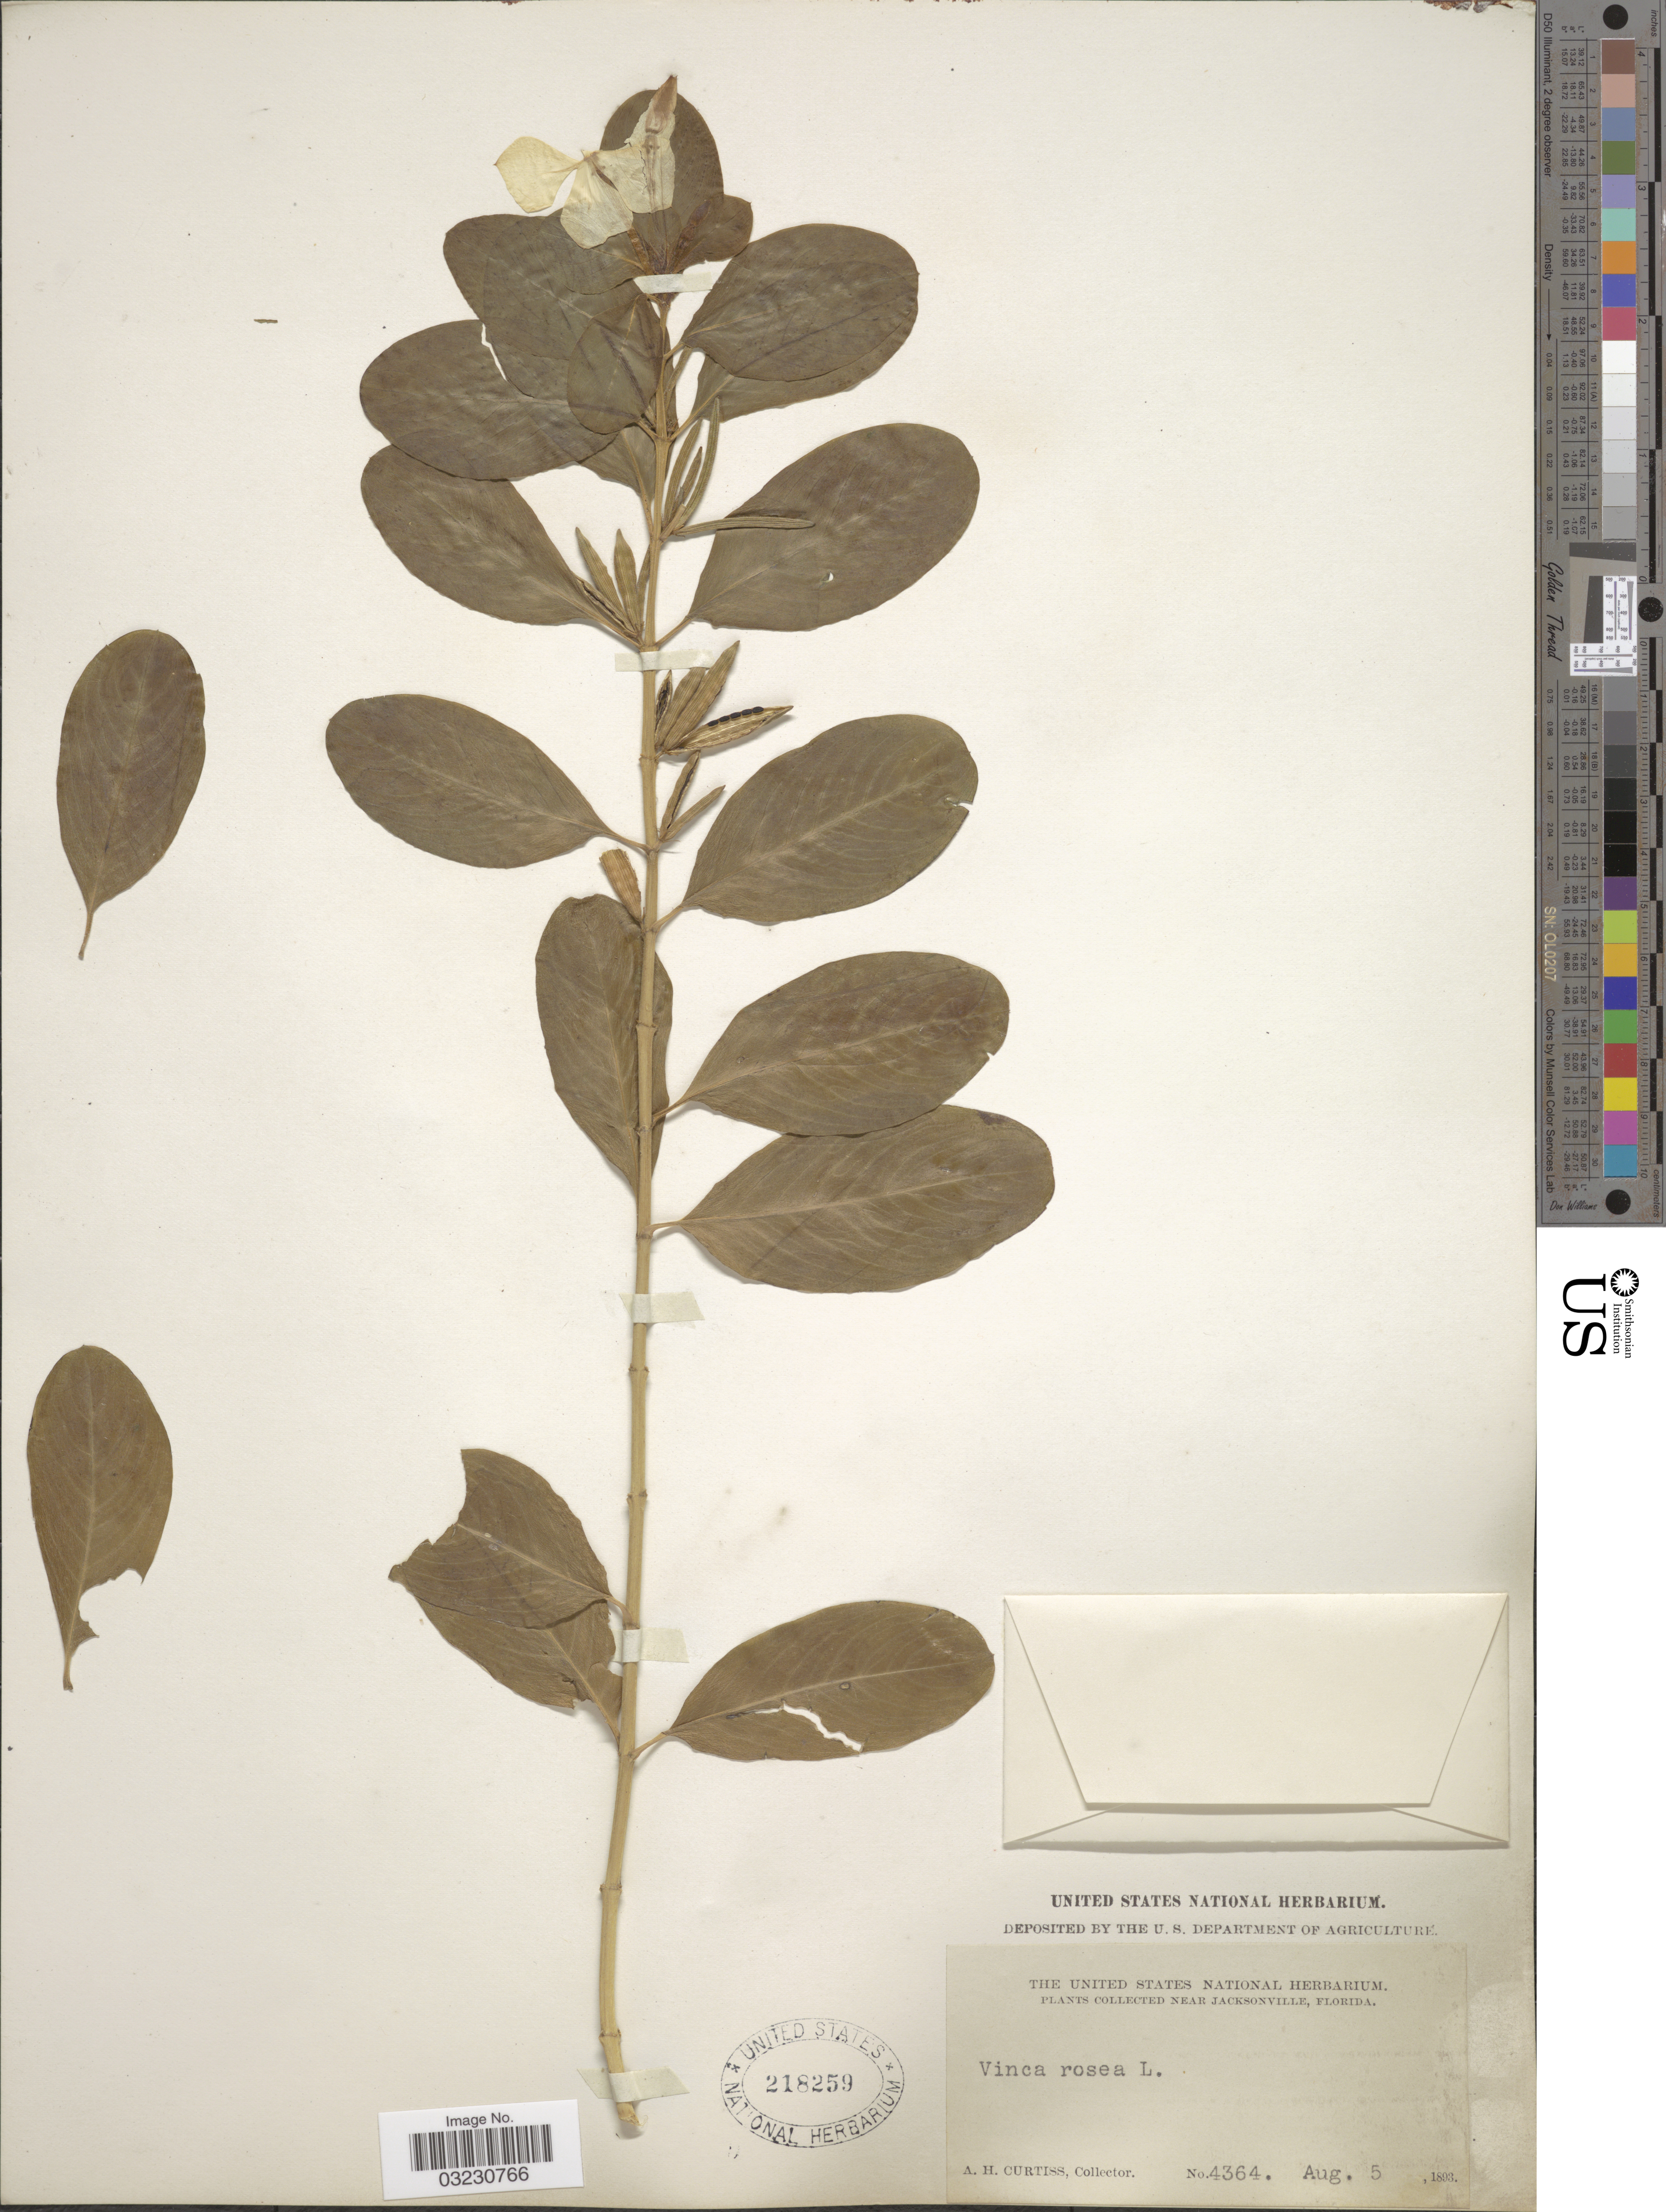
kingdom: Plantae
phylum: Tracheophyta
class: Magnoliopsida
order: Gentianales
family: Apocynaceae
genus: Catharanthus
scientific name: Catharanthus roseus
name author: (L.) G. Don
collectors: A. H. Curtiss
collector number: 4364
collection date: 1893-08-05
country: United States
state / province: Florida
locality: Near Jacksonville.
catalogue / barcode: US 218259